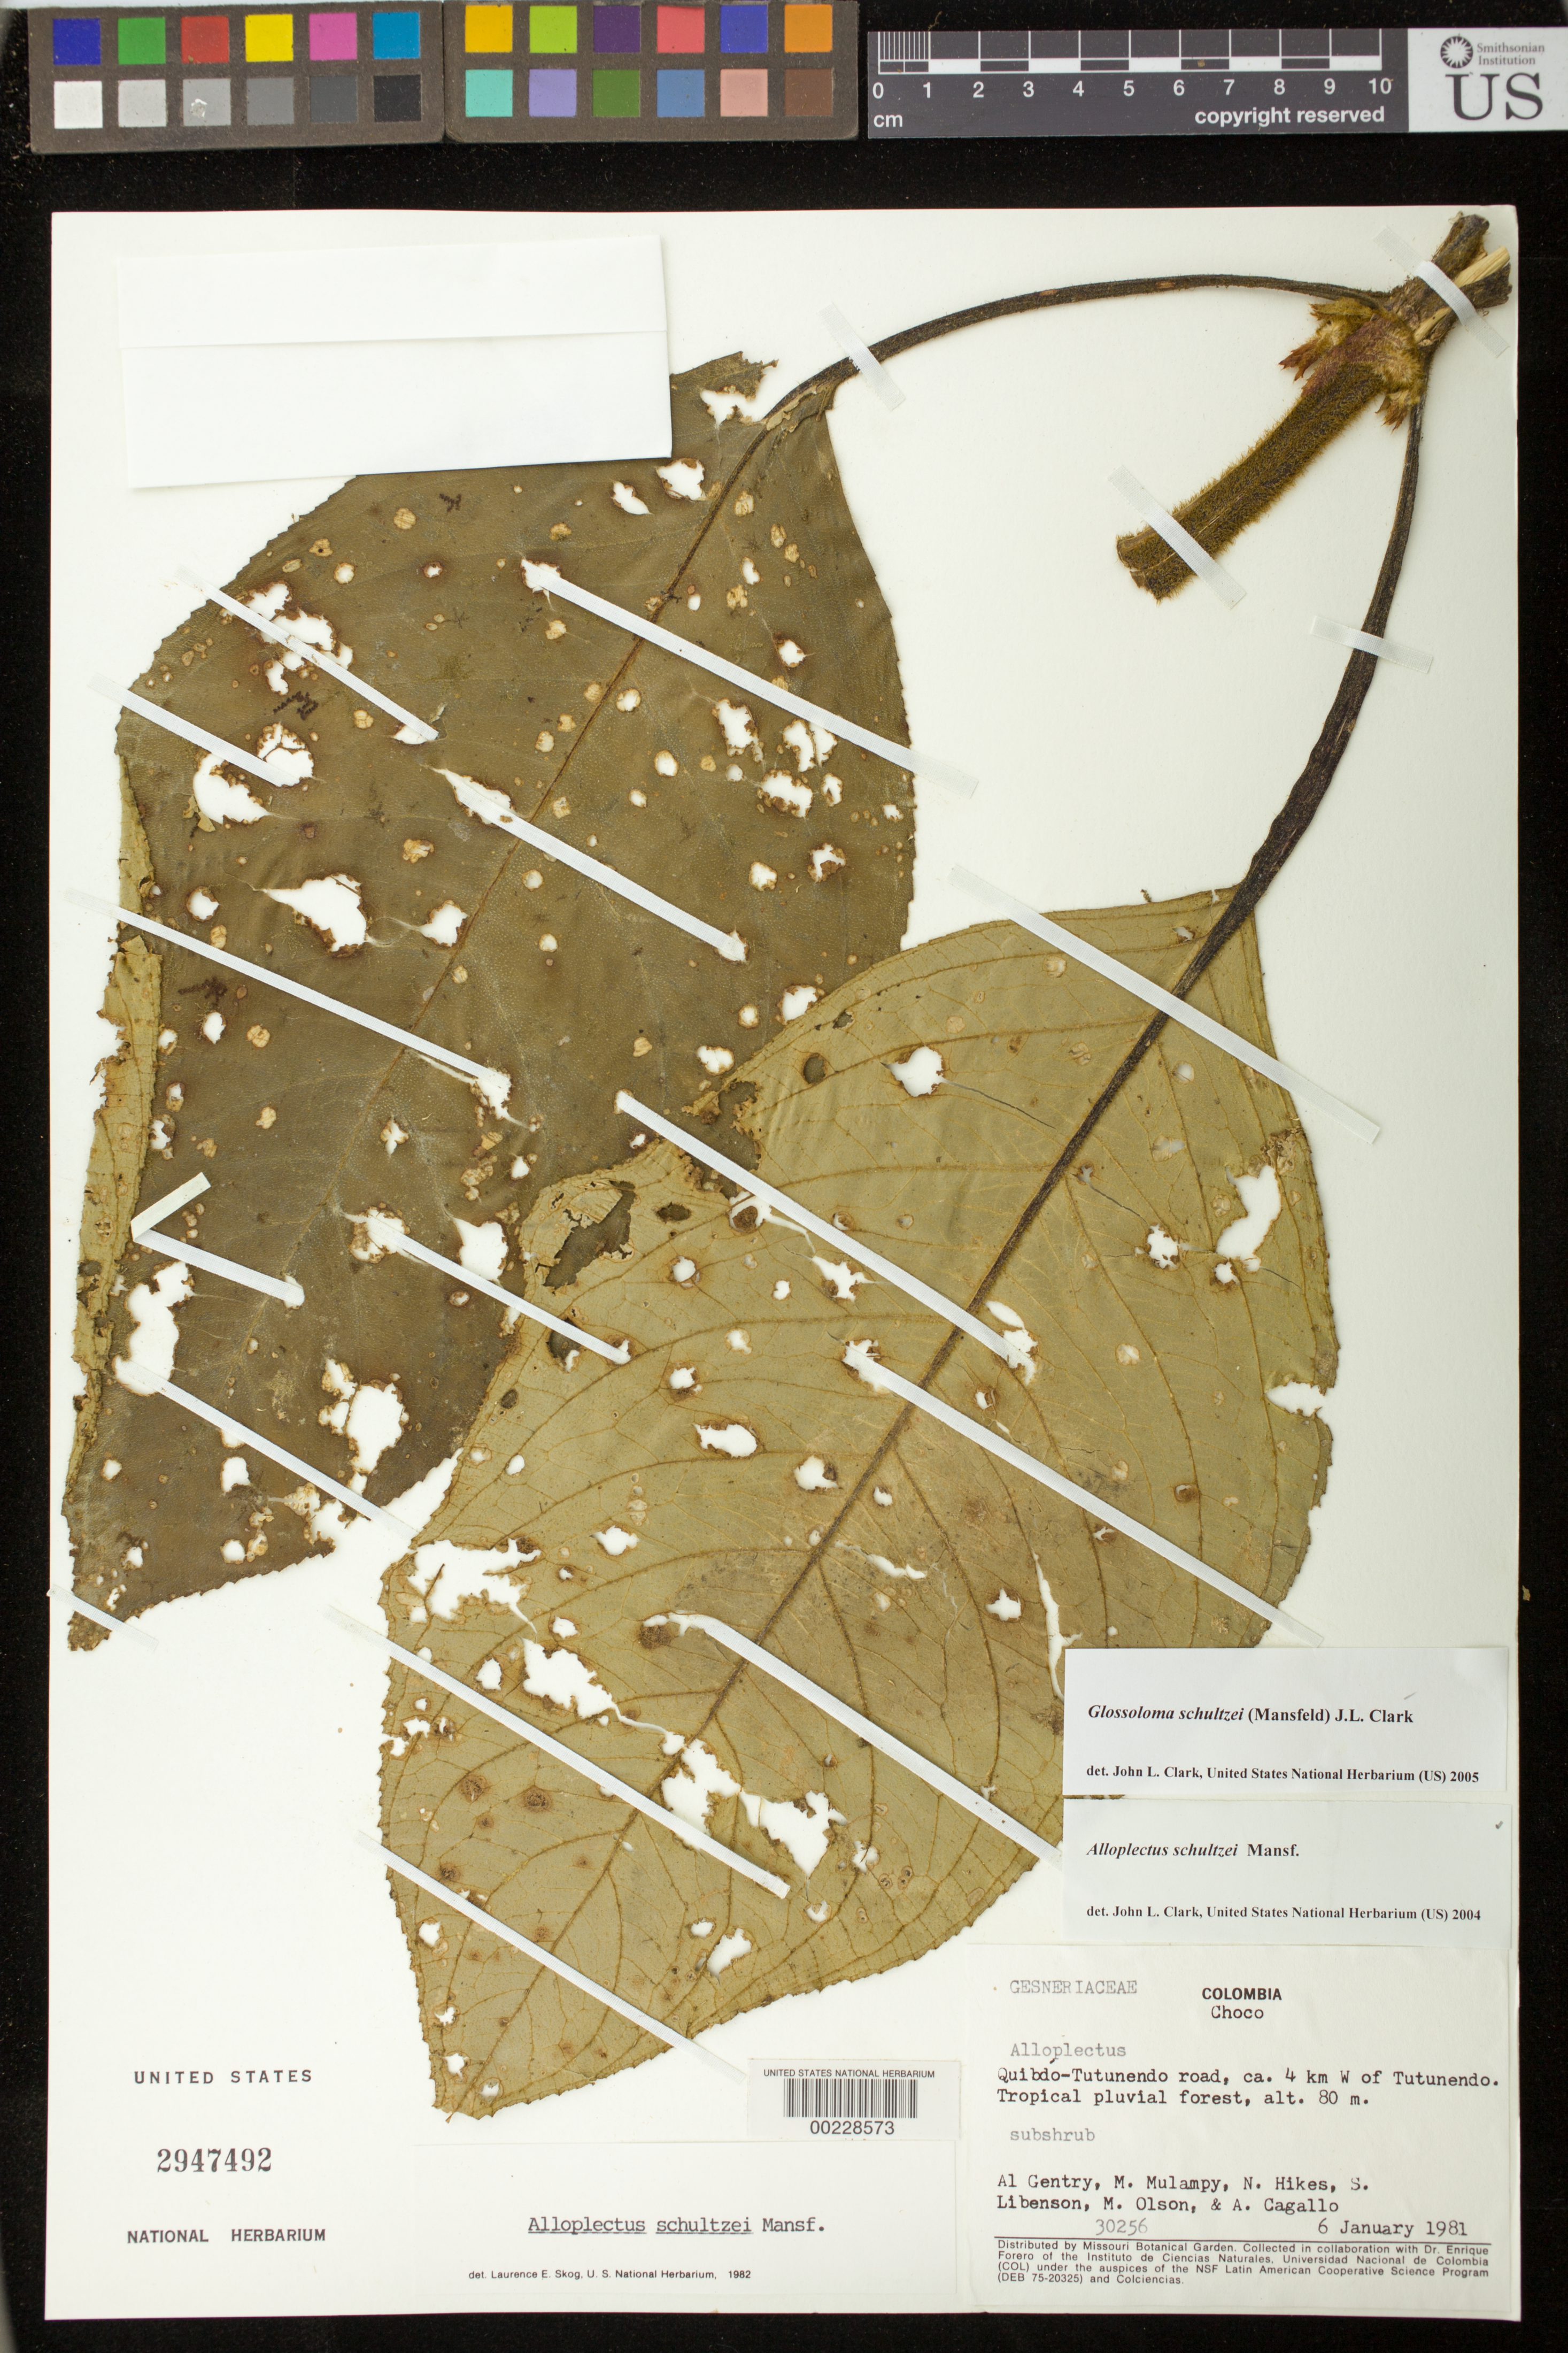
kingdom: Plantae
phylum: Tracheophyta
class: Magnoliopsida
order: Lamiales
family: Gesneriaceae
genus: Glossoloma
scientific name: Glossoloma schultzei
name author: (Mansf.) J.L. Clark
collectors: A. H. Gentry, M. Mulampy, N. Hikes, S. Libenson, M. Olson & A. Cagallo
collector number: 30256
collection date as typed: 06 Jan 1981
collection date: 1981-01-06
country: Colombia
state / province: Chocó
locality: Quibdo - Tutunendo road, ca 4 km W of Tutunendo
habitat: Tropical pluvial forest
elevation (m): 80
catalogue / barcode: US 2947492